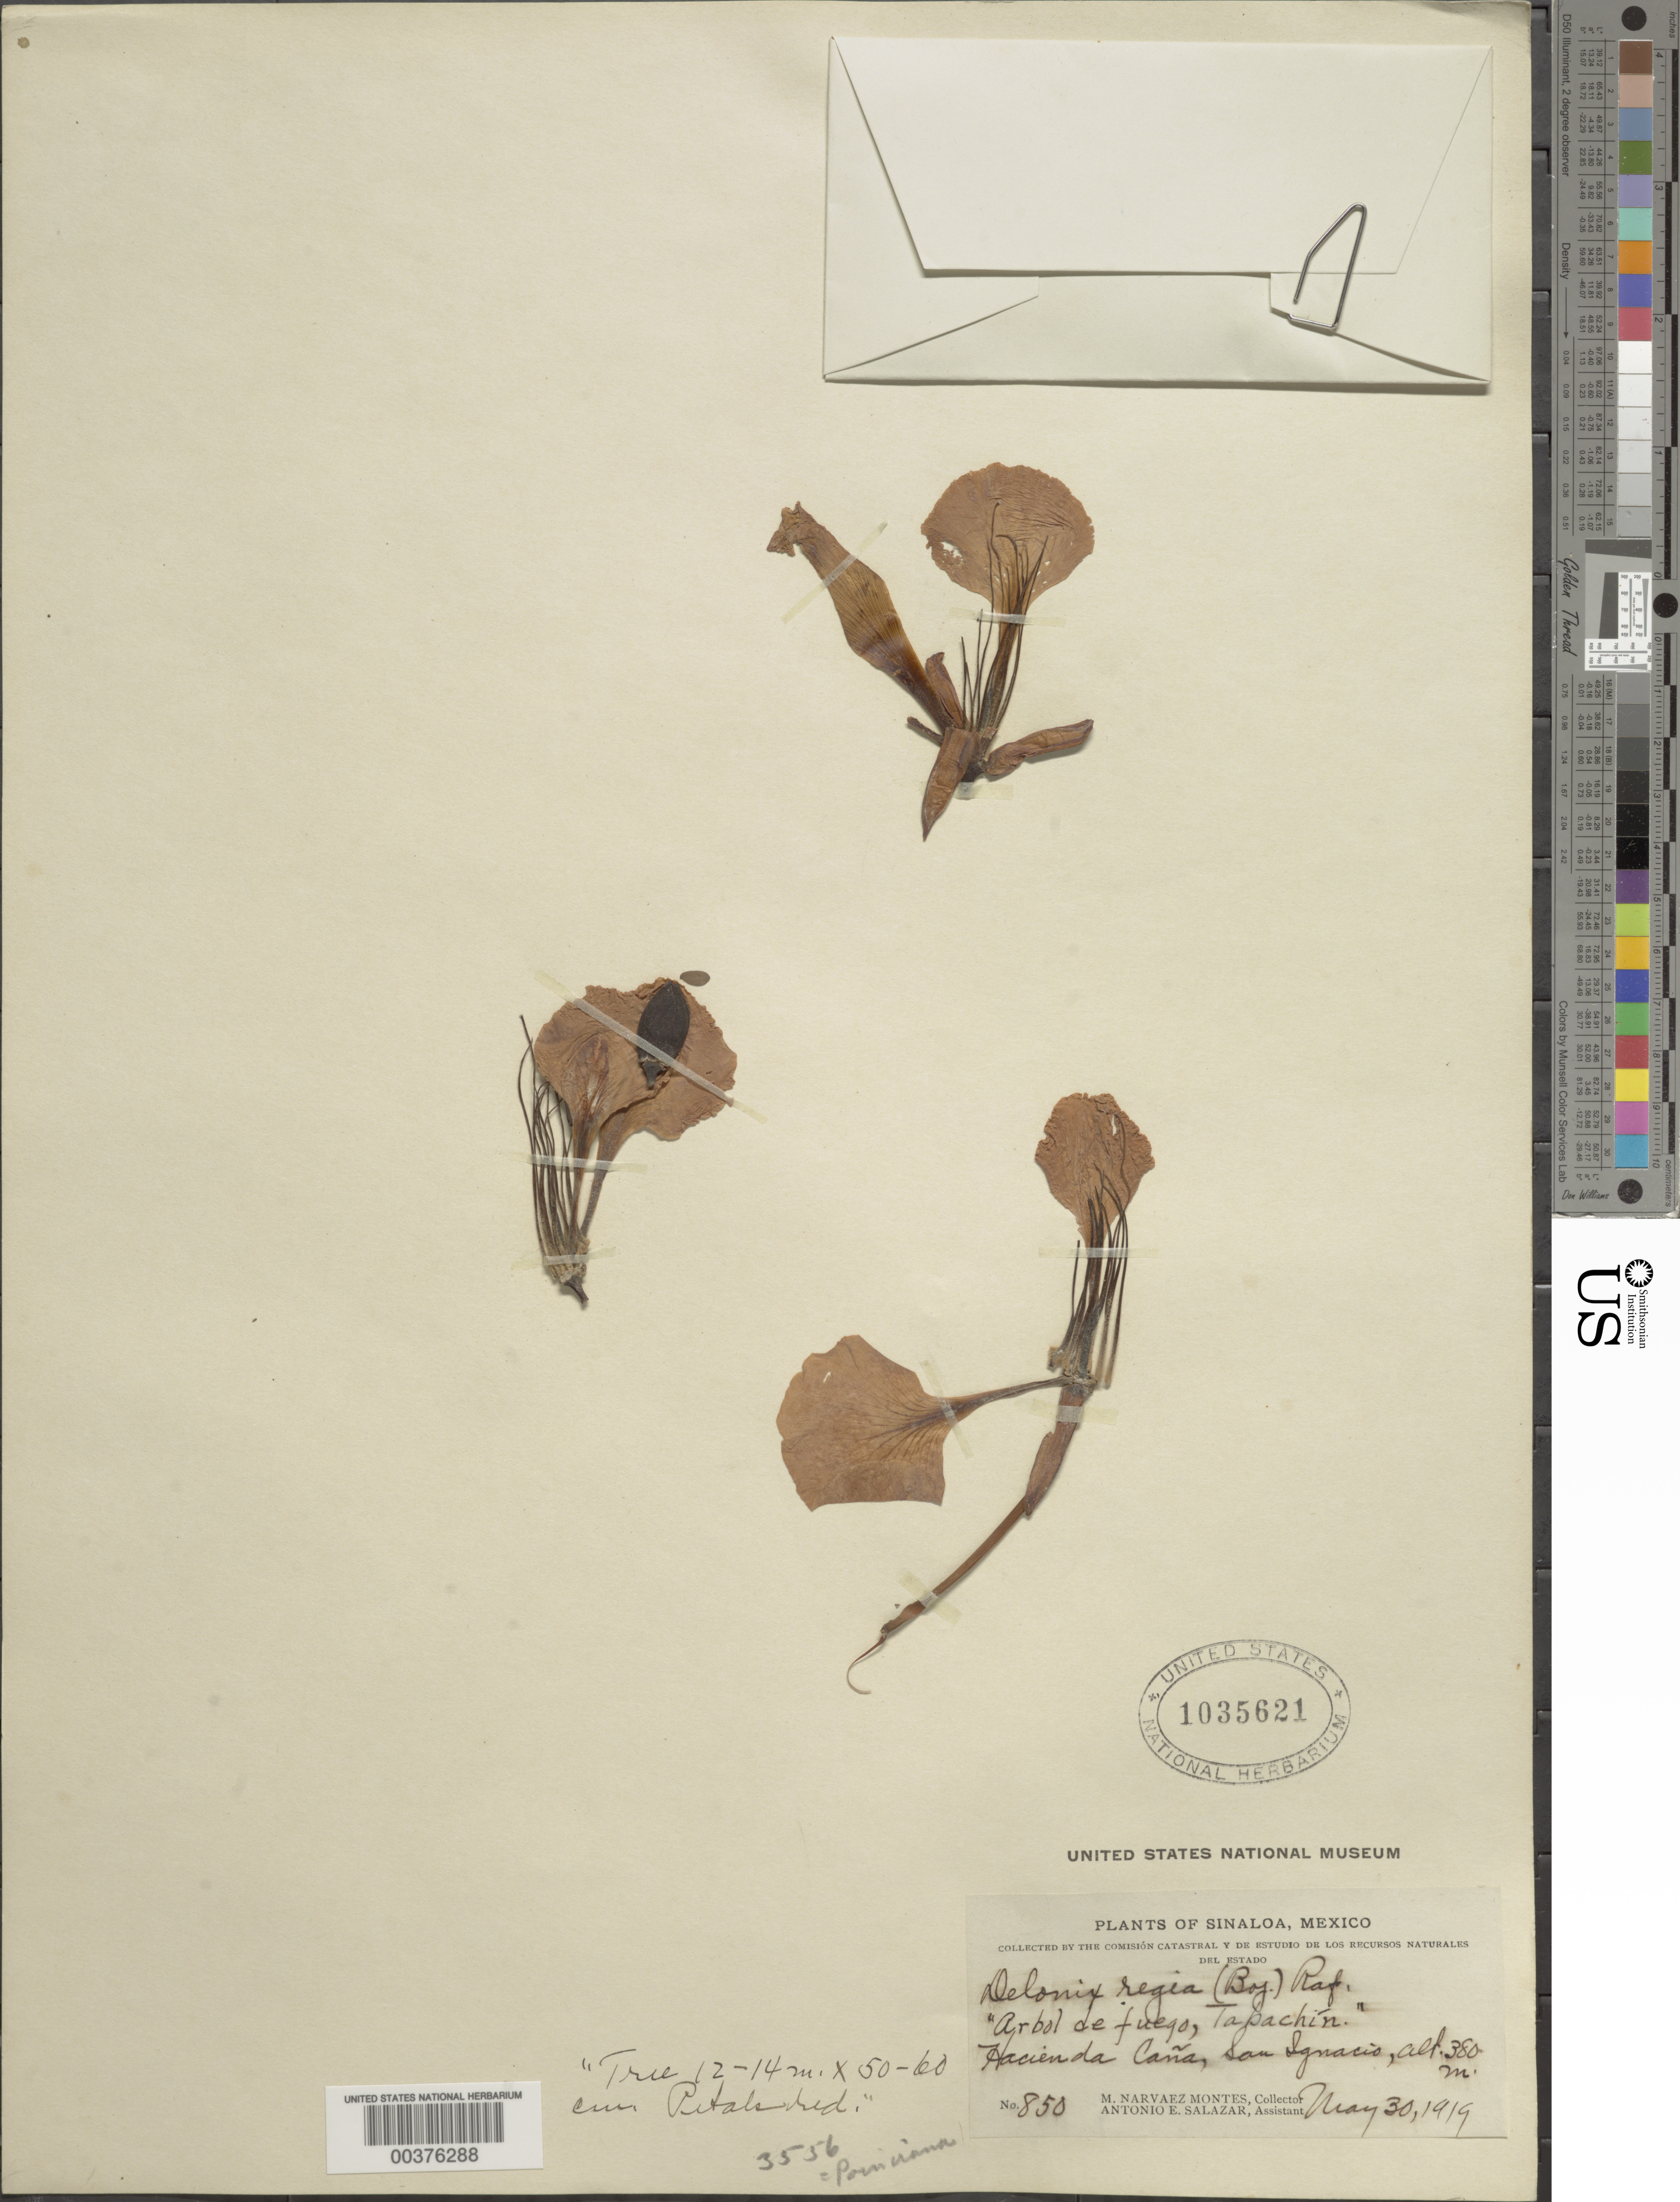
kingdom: Plantae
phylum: Tracheophyta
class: Magnoliopsida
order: Fabales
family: Fabaceae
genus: Delonix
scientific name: Delonix regia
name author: (Bojer ex Hook.) Raf.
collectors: M. Montes & A. E. Salazar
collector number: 850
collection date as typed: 30 May 1919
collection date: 1919-05-30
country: Mexico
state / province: Sinaloa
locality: Hacienda Cana, San Ignacio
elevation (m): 380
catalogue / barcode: US 1035621